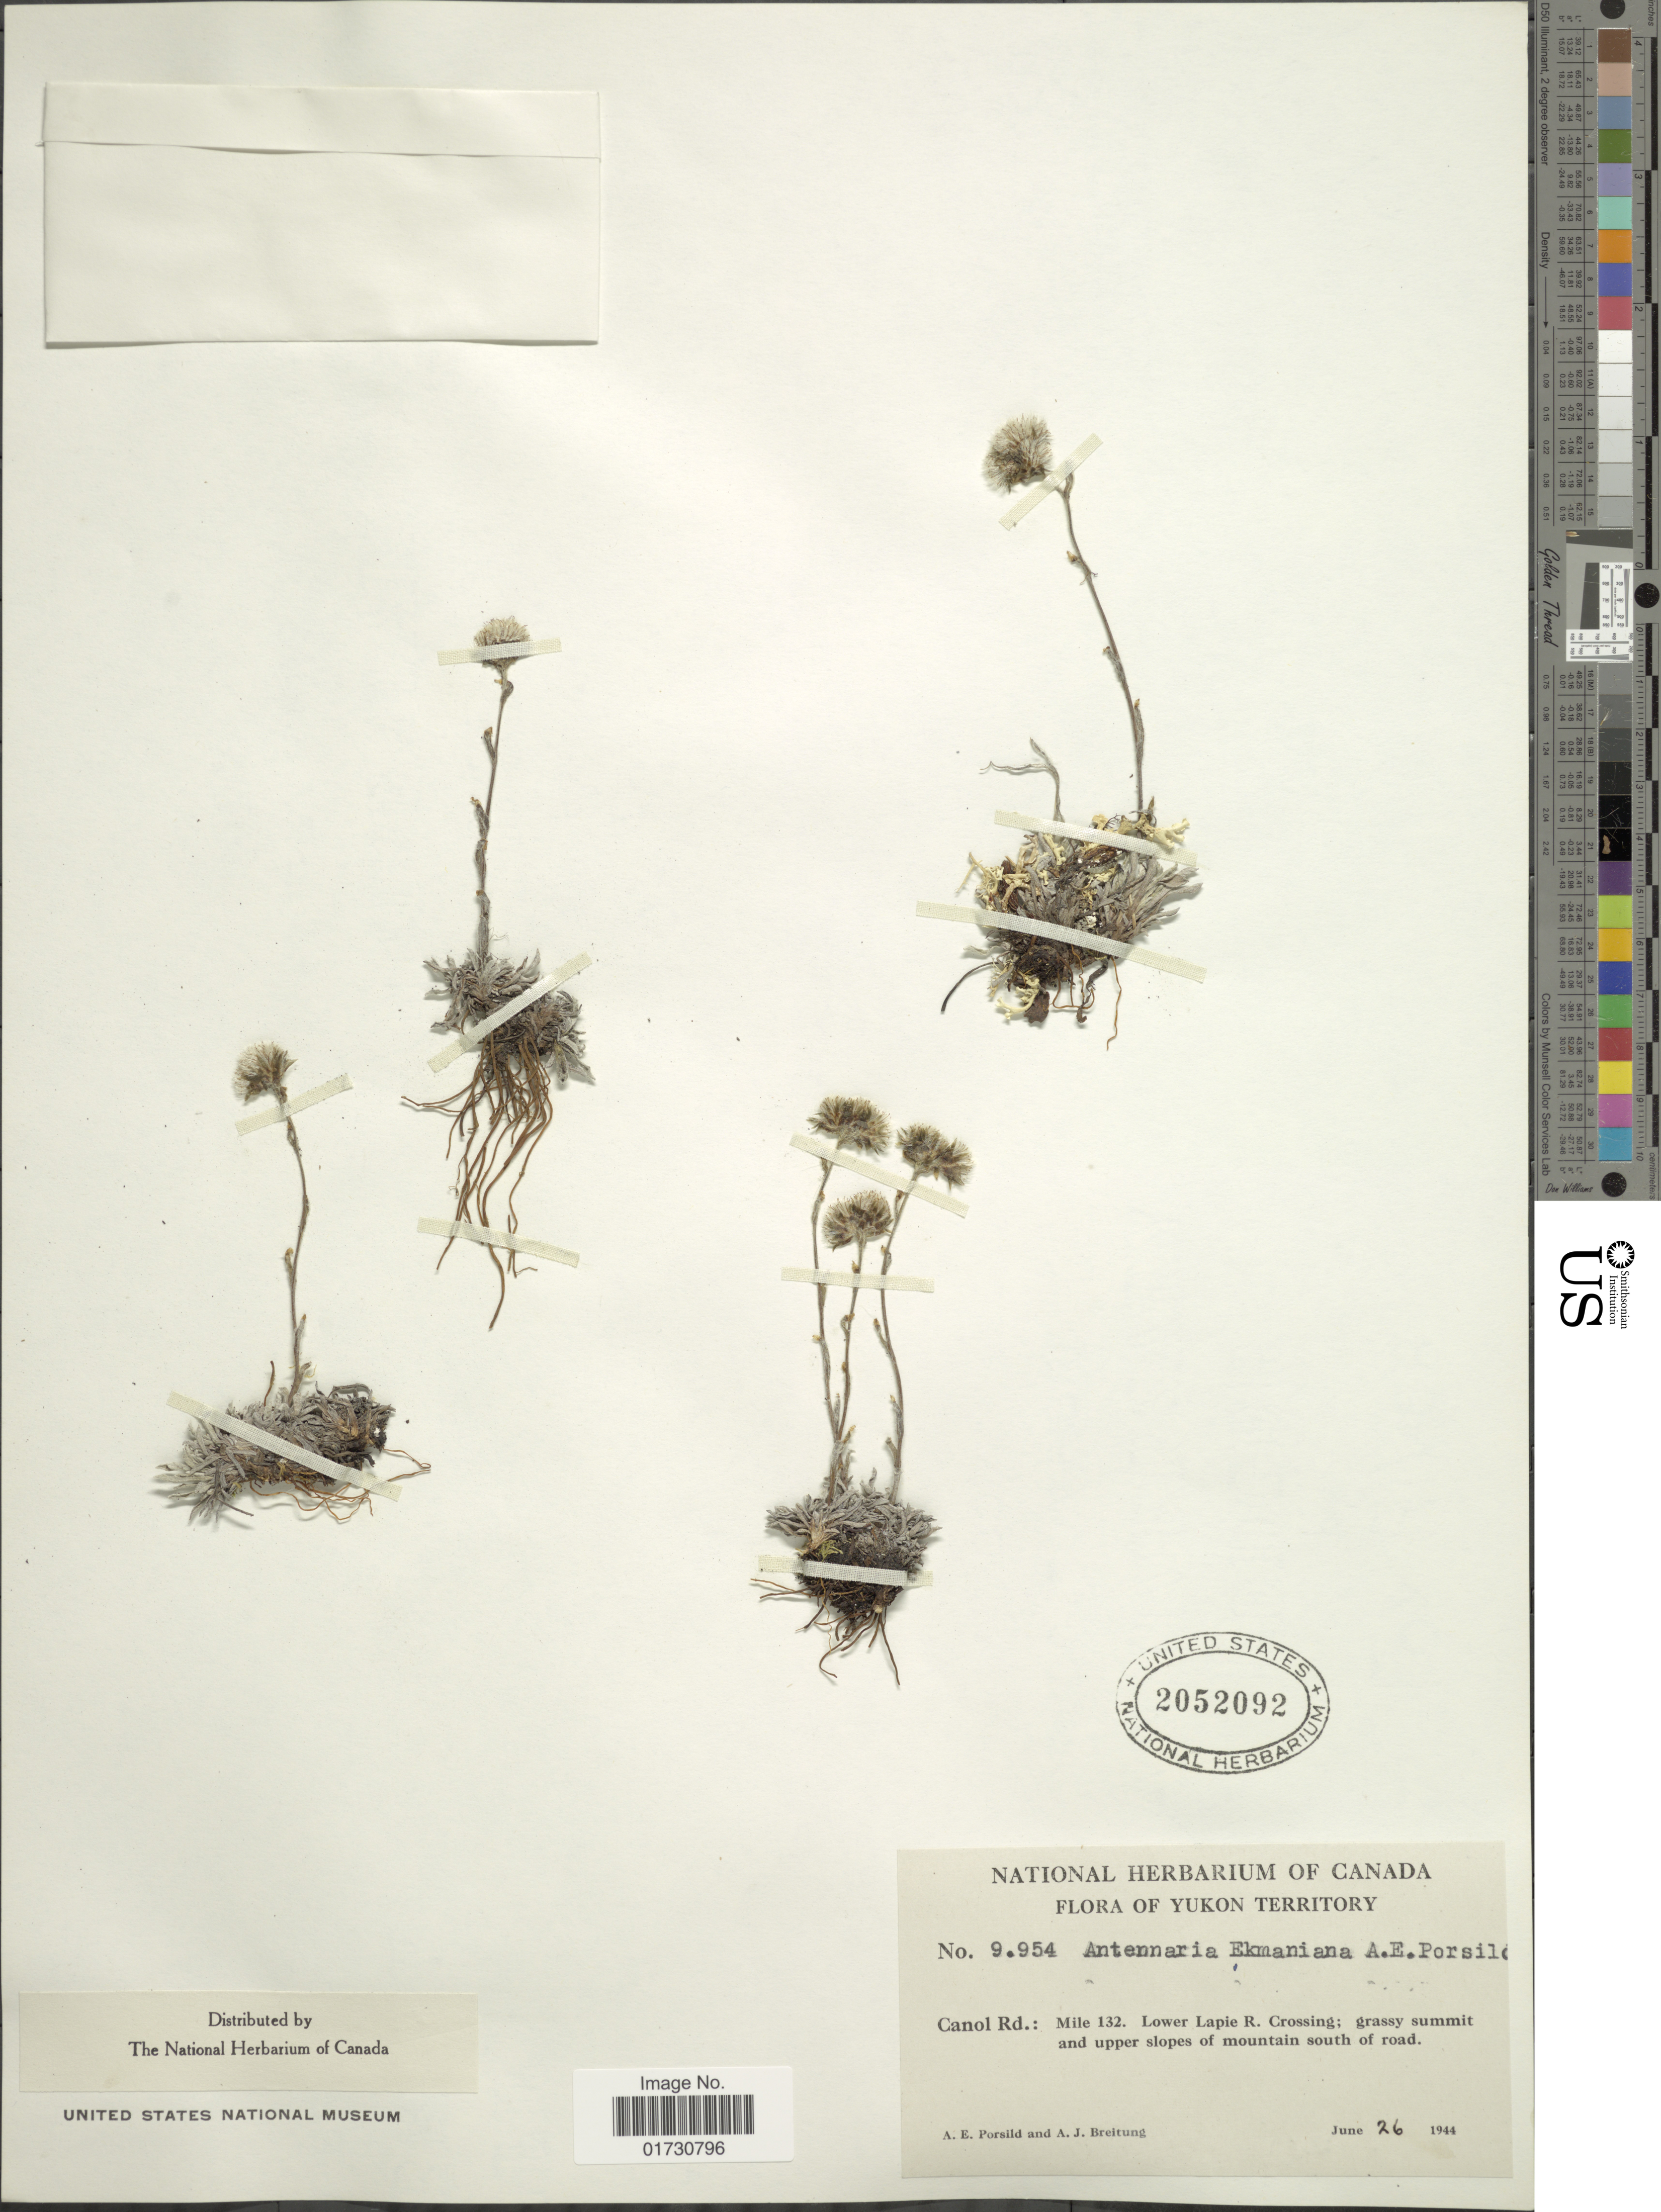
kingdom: Plantae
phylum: Tracheophyta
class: Magnoliopsida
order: Asterales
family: Asteraceae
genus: Antennaria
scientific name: Antennaria ekmaniana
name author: A.E. Porsild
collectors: A. E. Porsild & A. Breitung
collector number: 9954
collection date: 1944-06-26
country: Canada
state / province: Yukon Territory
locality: Yukon Territory, Cano Rd.: Mile 132. Lower Lapie R. Crossing; grassy summit and upper slopes of mountains south of road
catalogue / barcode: US 2052092